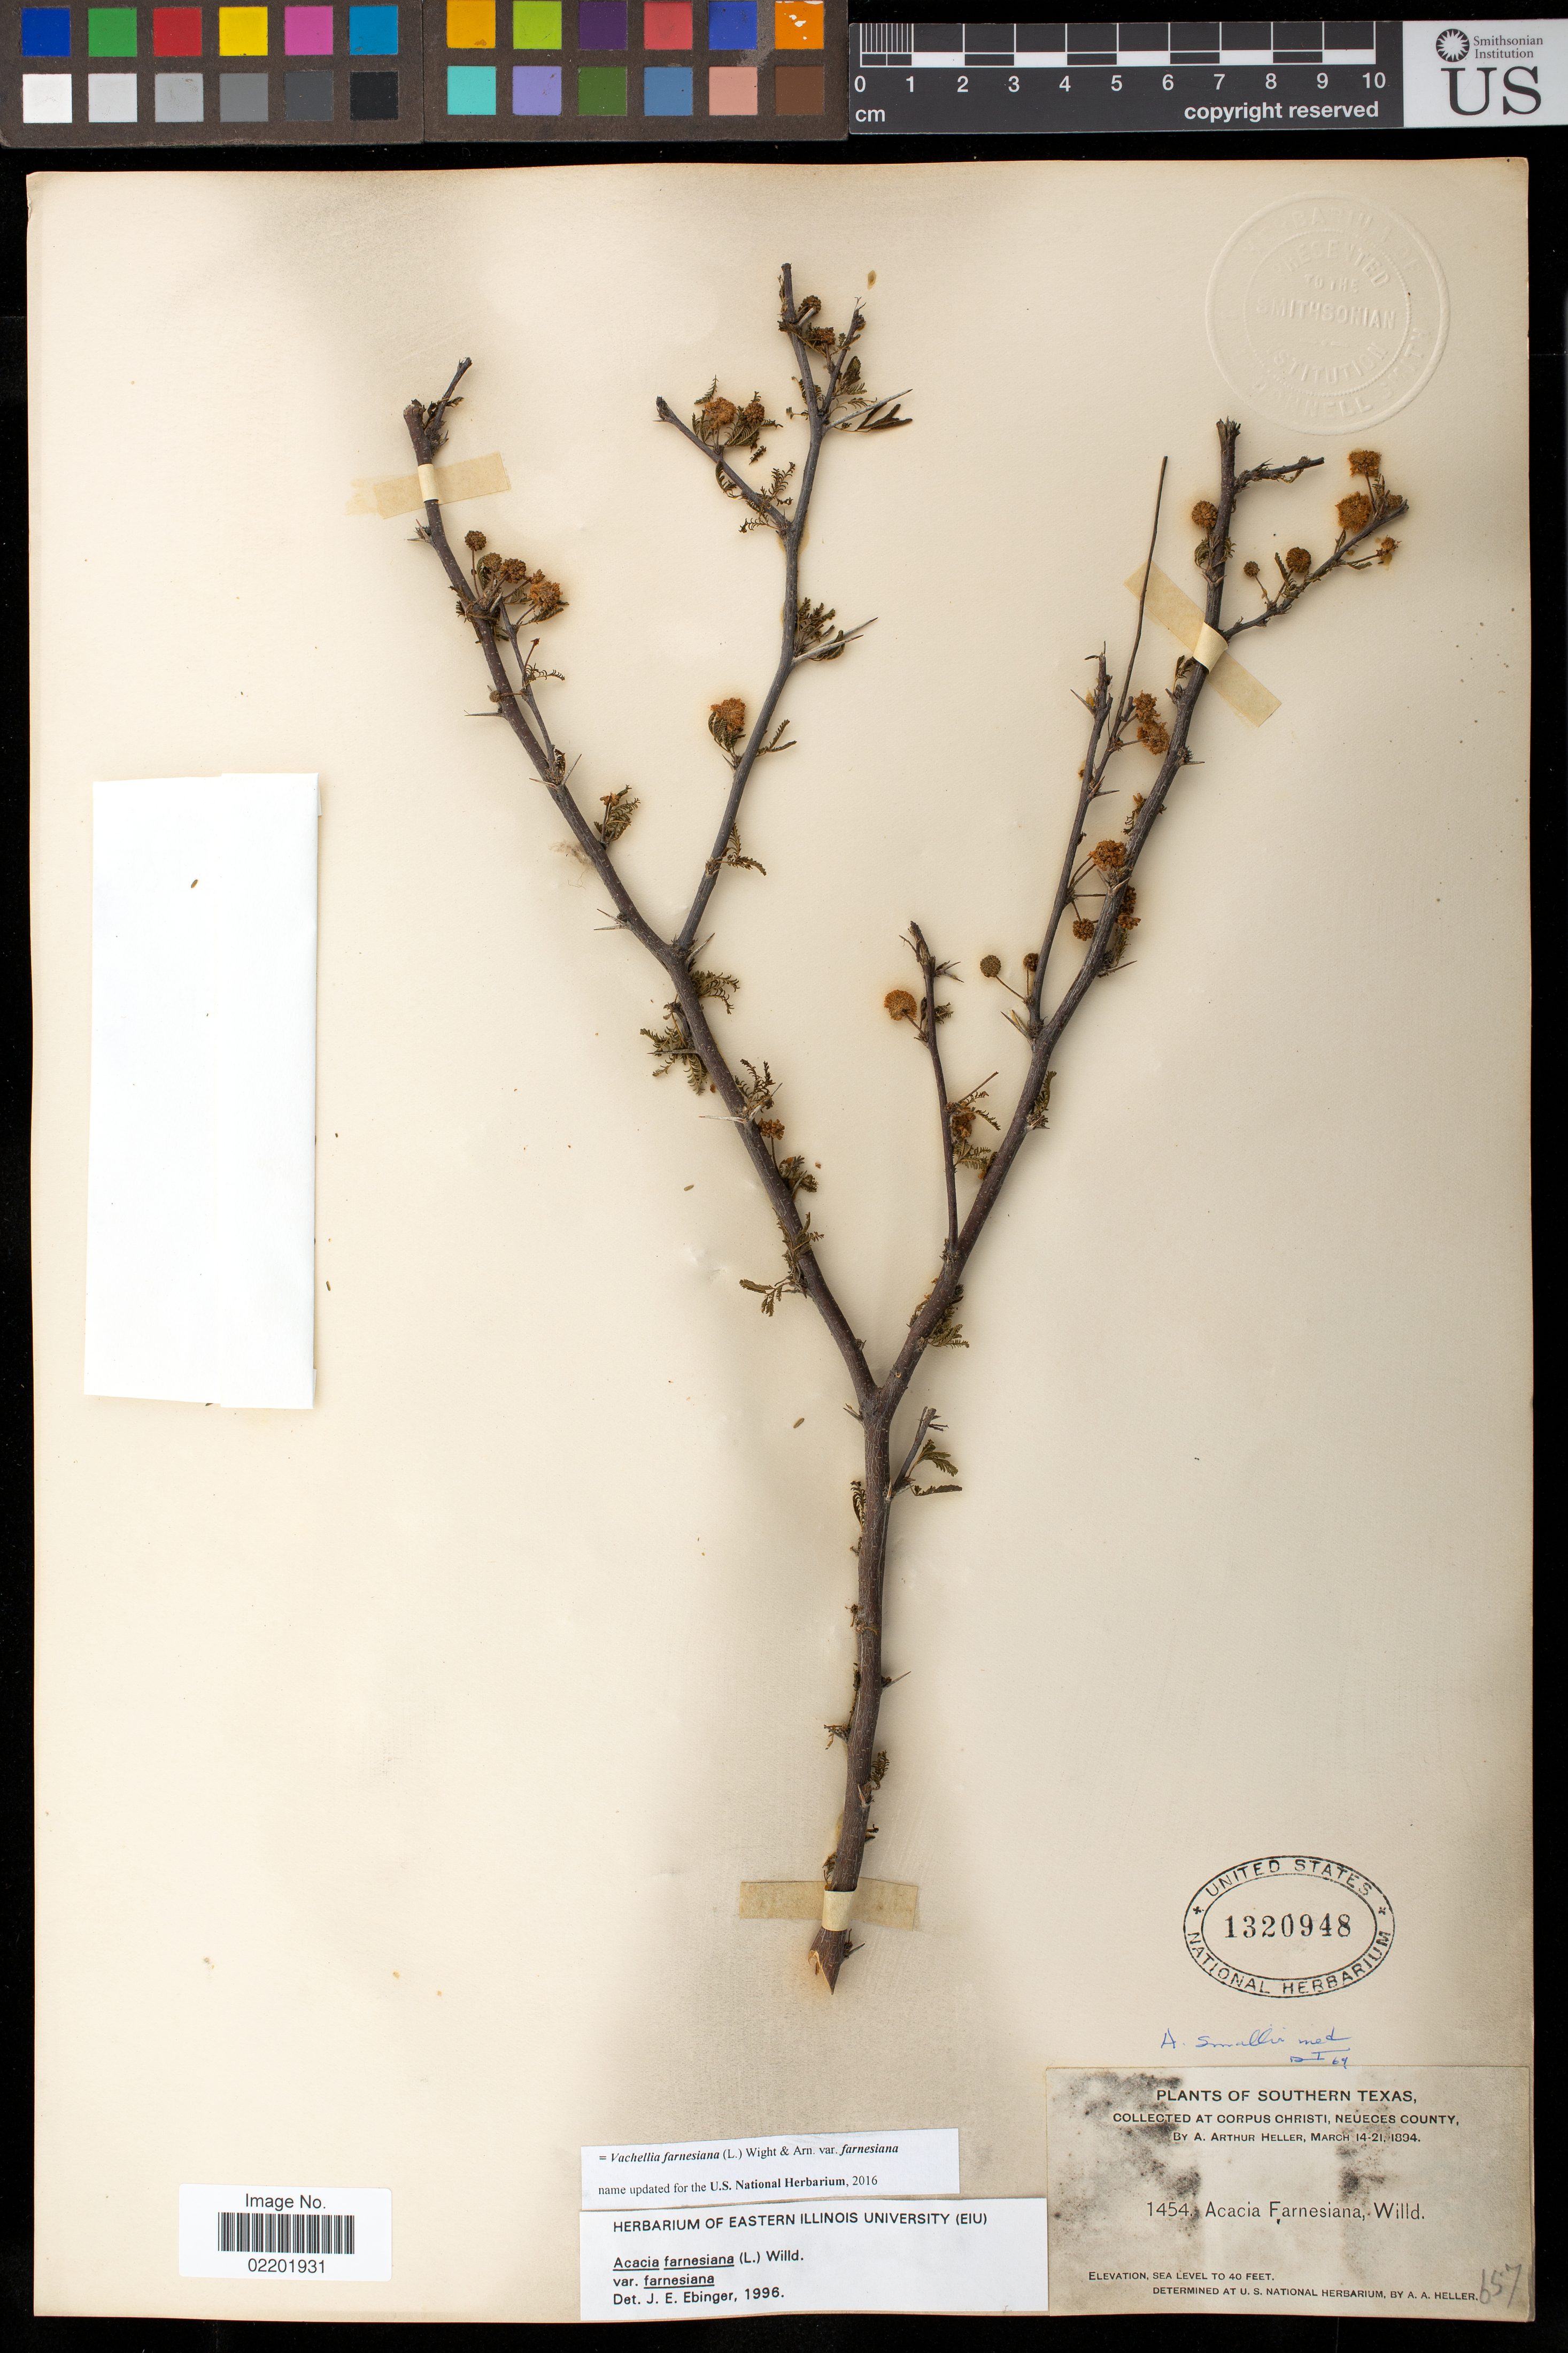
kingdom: Plantae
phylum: Tracheophyta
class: Magnoliopsida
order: Fabales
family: Fabaceae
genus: Vachellia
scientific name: Vachellia farnesiana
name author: (L.) Wight & Arn.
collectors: A. A. Heller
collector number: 1454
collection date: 1894-03-14/1894-03-21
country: United States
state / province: Texas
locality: Southern Texas, Corpus Christi, Neueces County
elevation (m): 12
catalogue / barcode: US 1320948